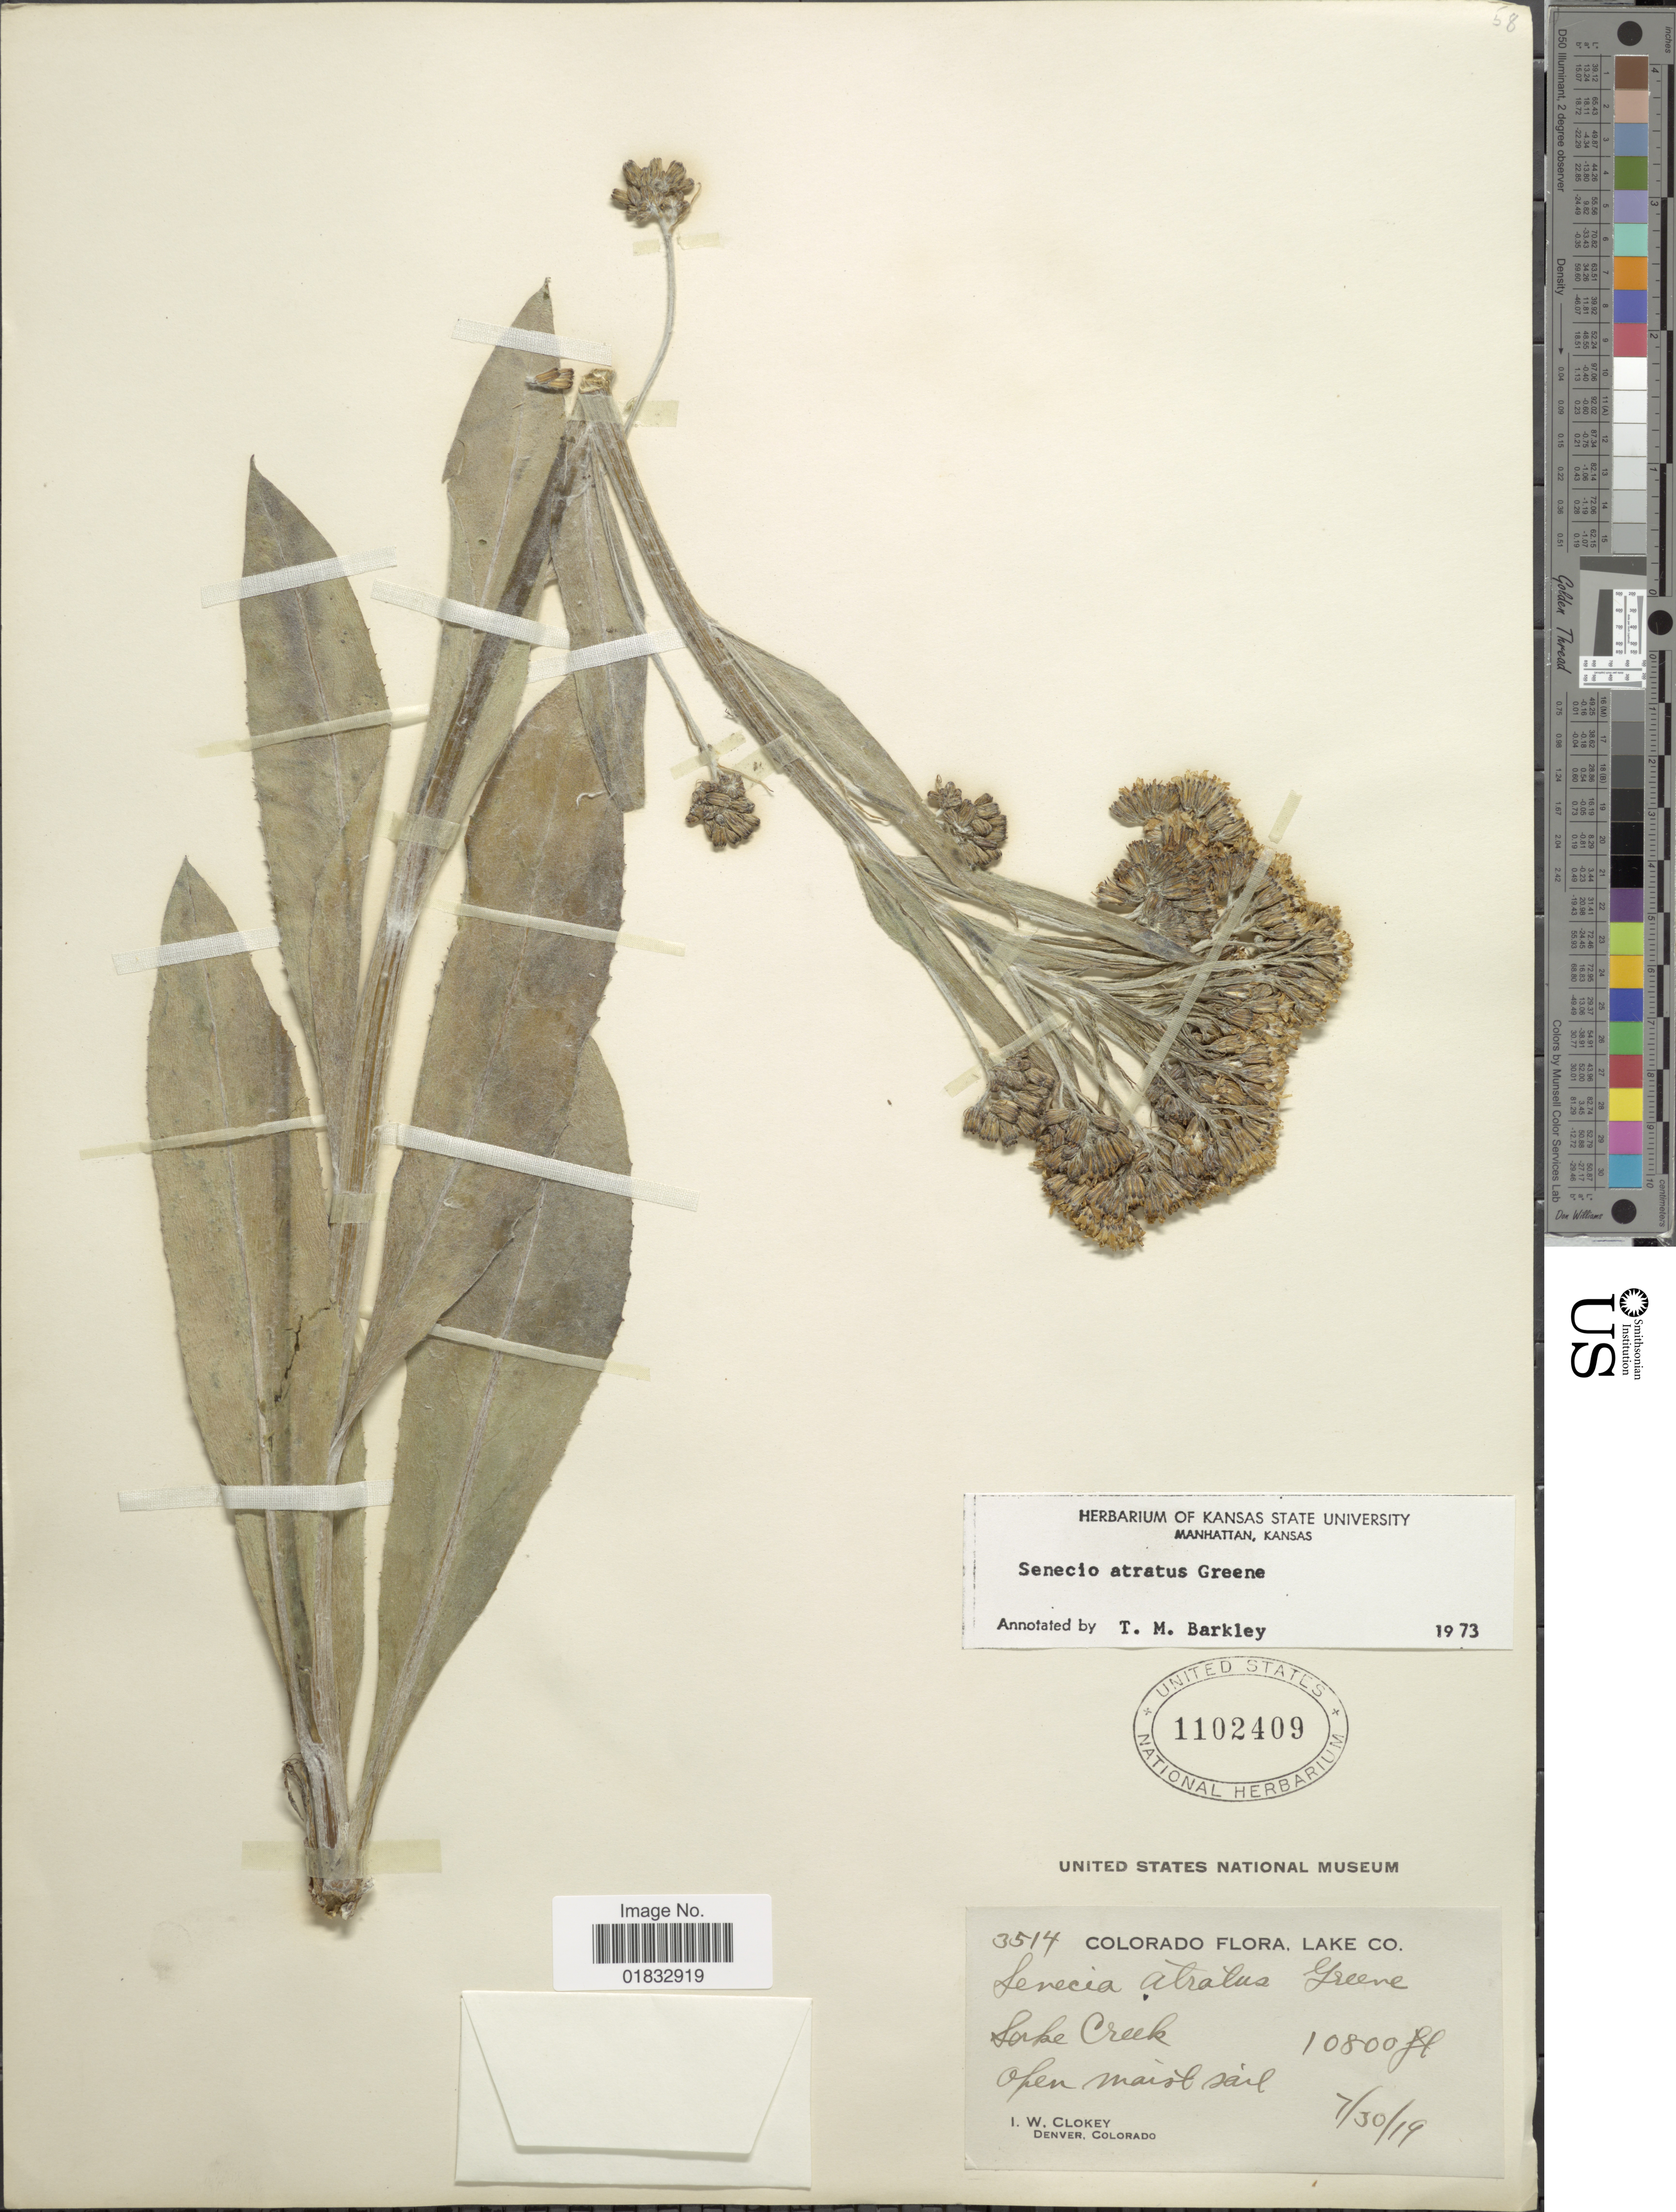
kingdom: Plantae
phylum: Tracheophyta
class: Magnoliopsida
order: Asterales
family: Asteraceae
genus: Senecio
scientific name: Senecio atratus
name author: Greene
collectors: I. W. Clokey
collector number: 3514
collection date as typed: Transcribed d/m/y: 30/7/19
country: United States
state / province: Colorado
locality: Lake Co, Lake Creek, Open moist soil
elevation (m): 3292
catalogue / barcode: US 1102409